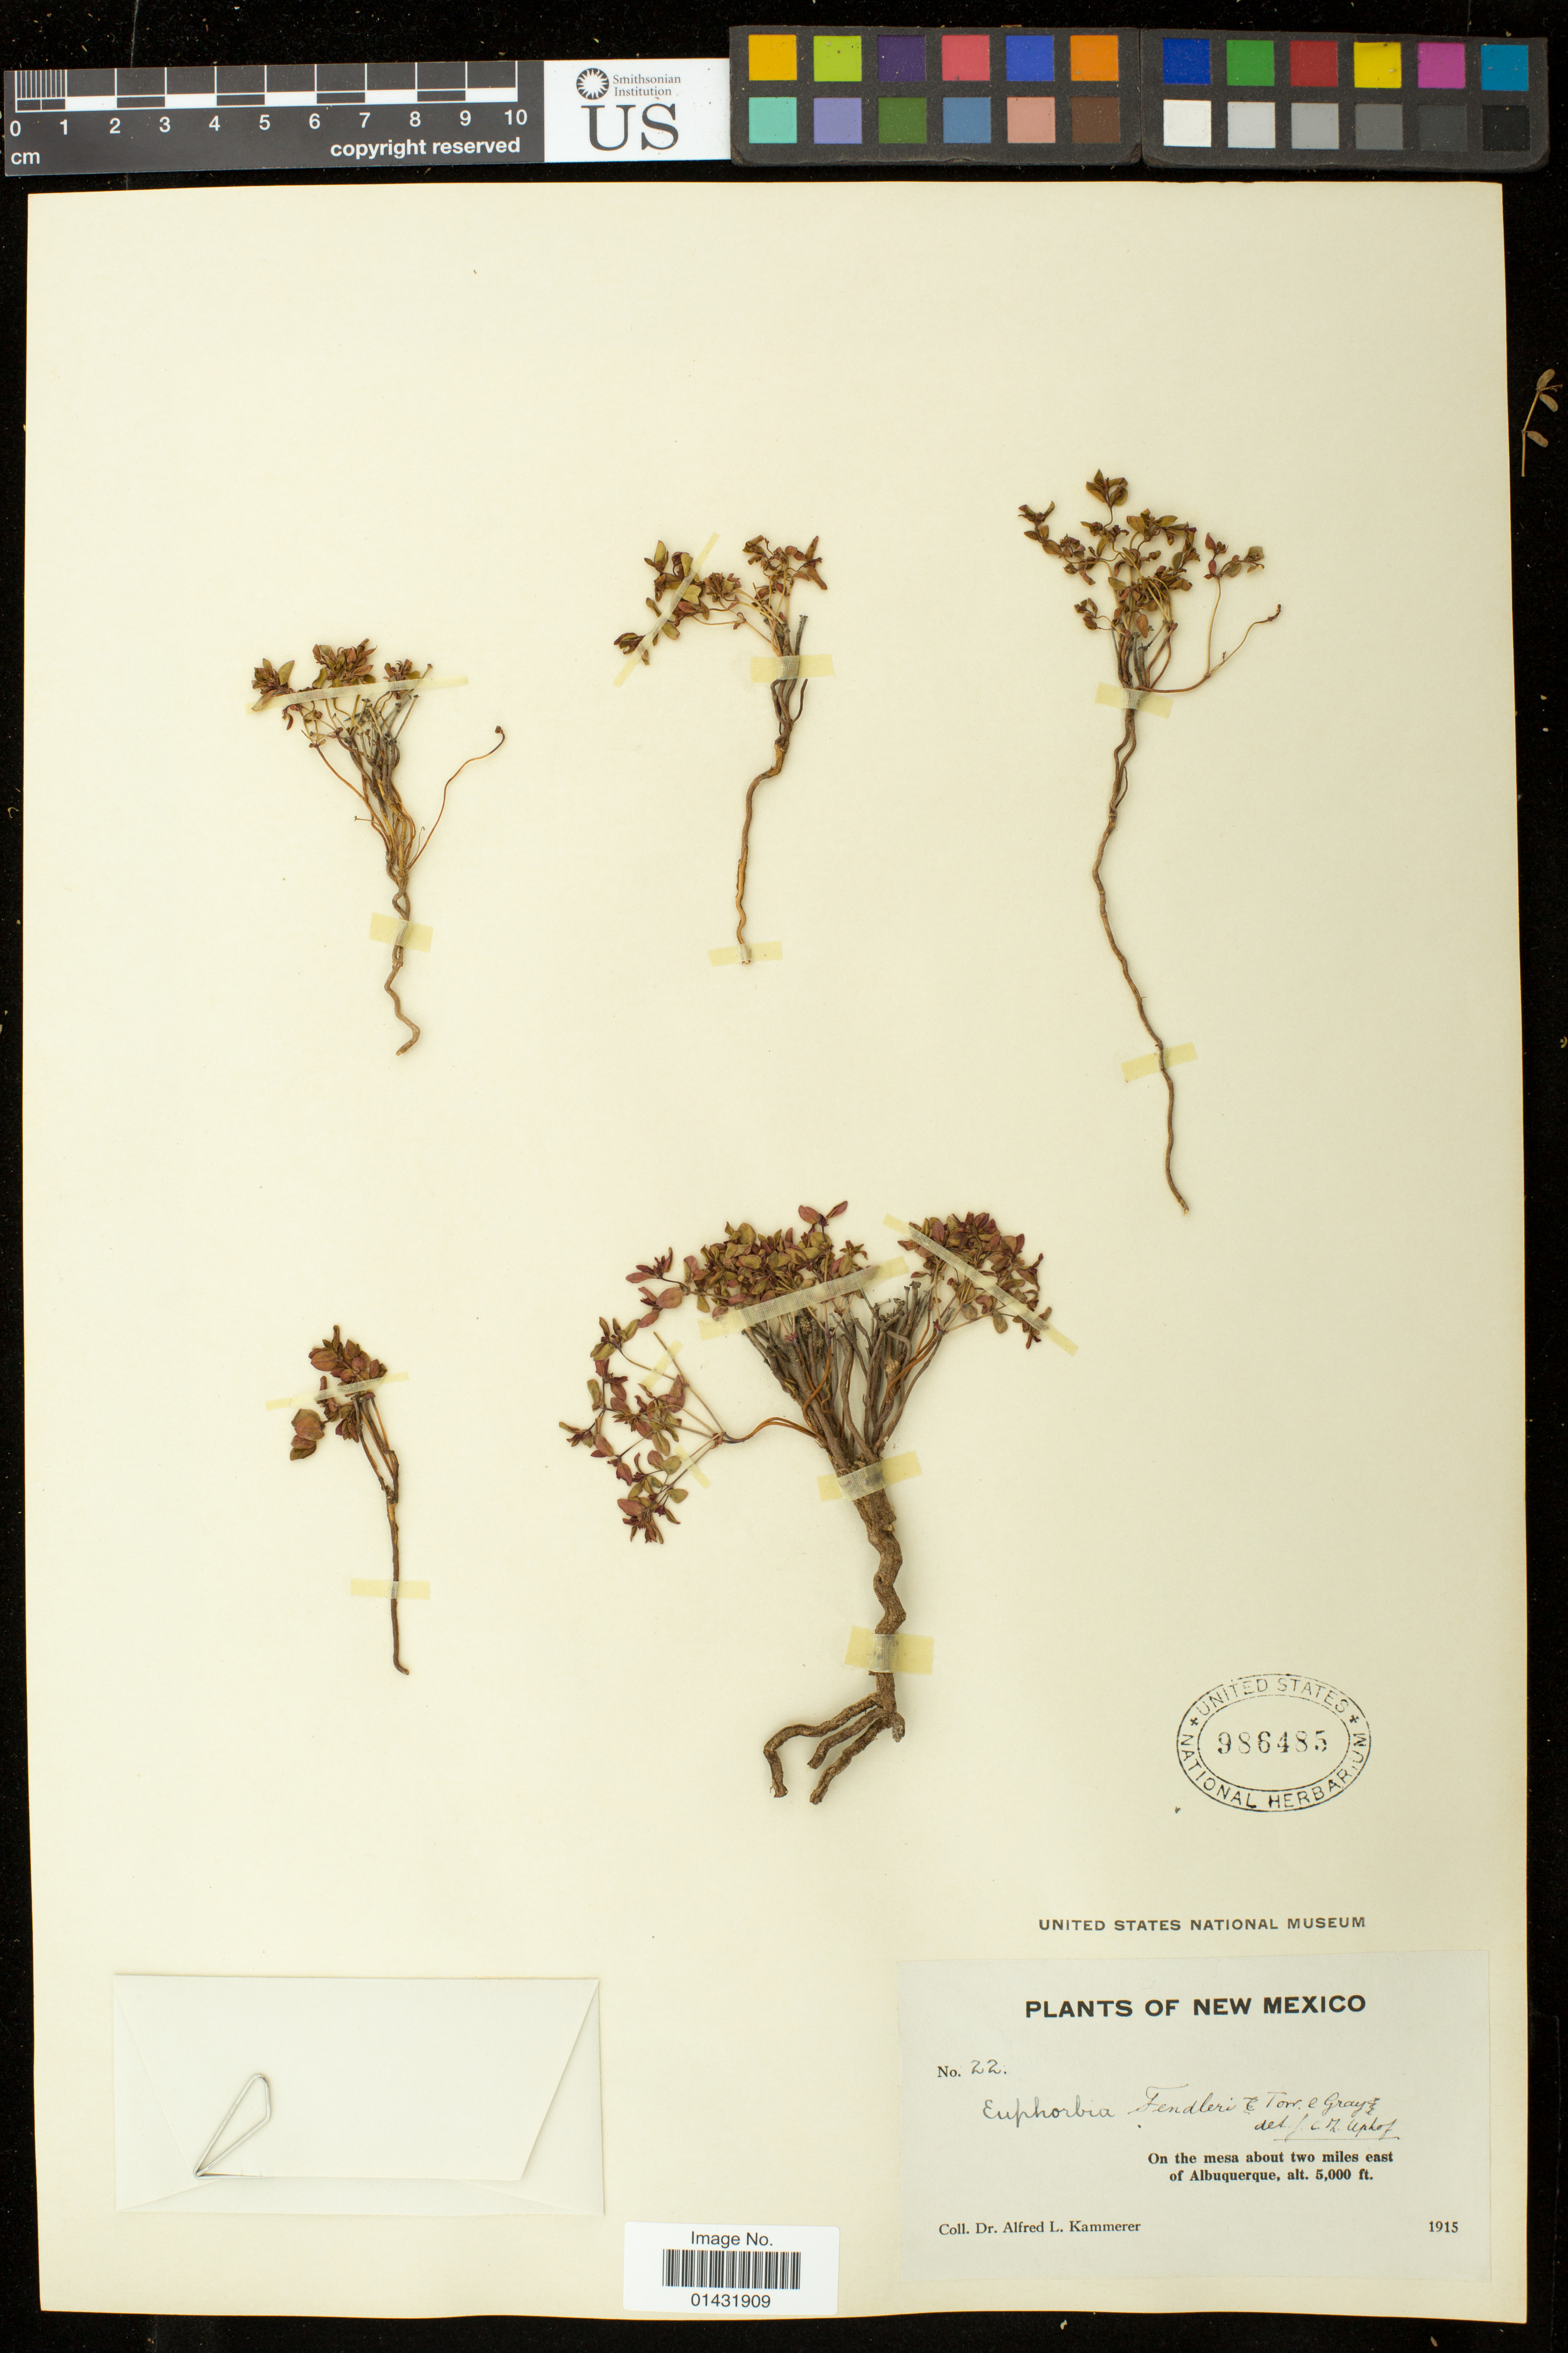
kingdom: Plantae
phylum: Tracheophyta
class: Magnoliopsida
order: Malpighiales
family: Euphorbiaceae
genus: Euphorbia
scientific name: Euphorbia fendleri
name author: Torr. & A. Gray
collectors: A. Kammerer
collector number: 22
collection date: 1915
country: United States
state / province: New Mexico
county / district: Bernalillo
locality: On the mesa about two miles east of Albuquerque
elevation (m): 1524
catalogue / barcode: US 986485